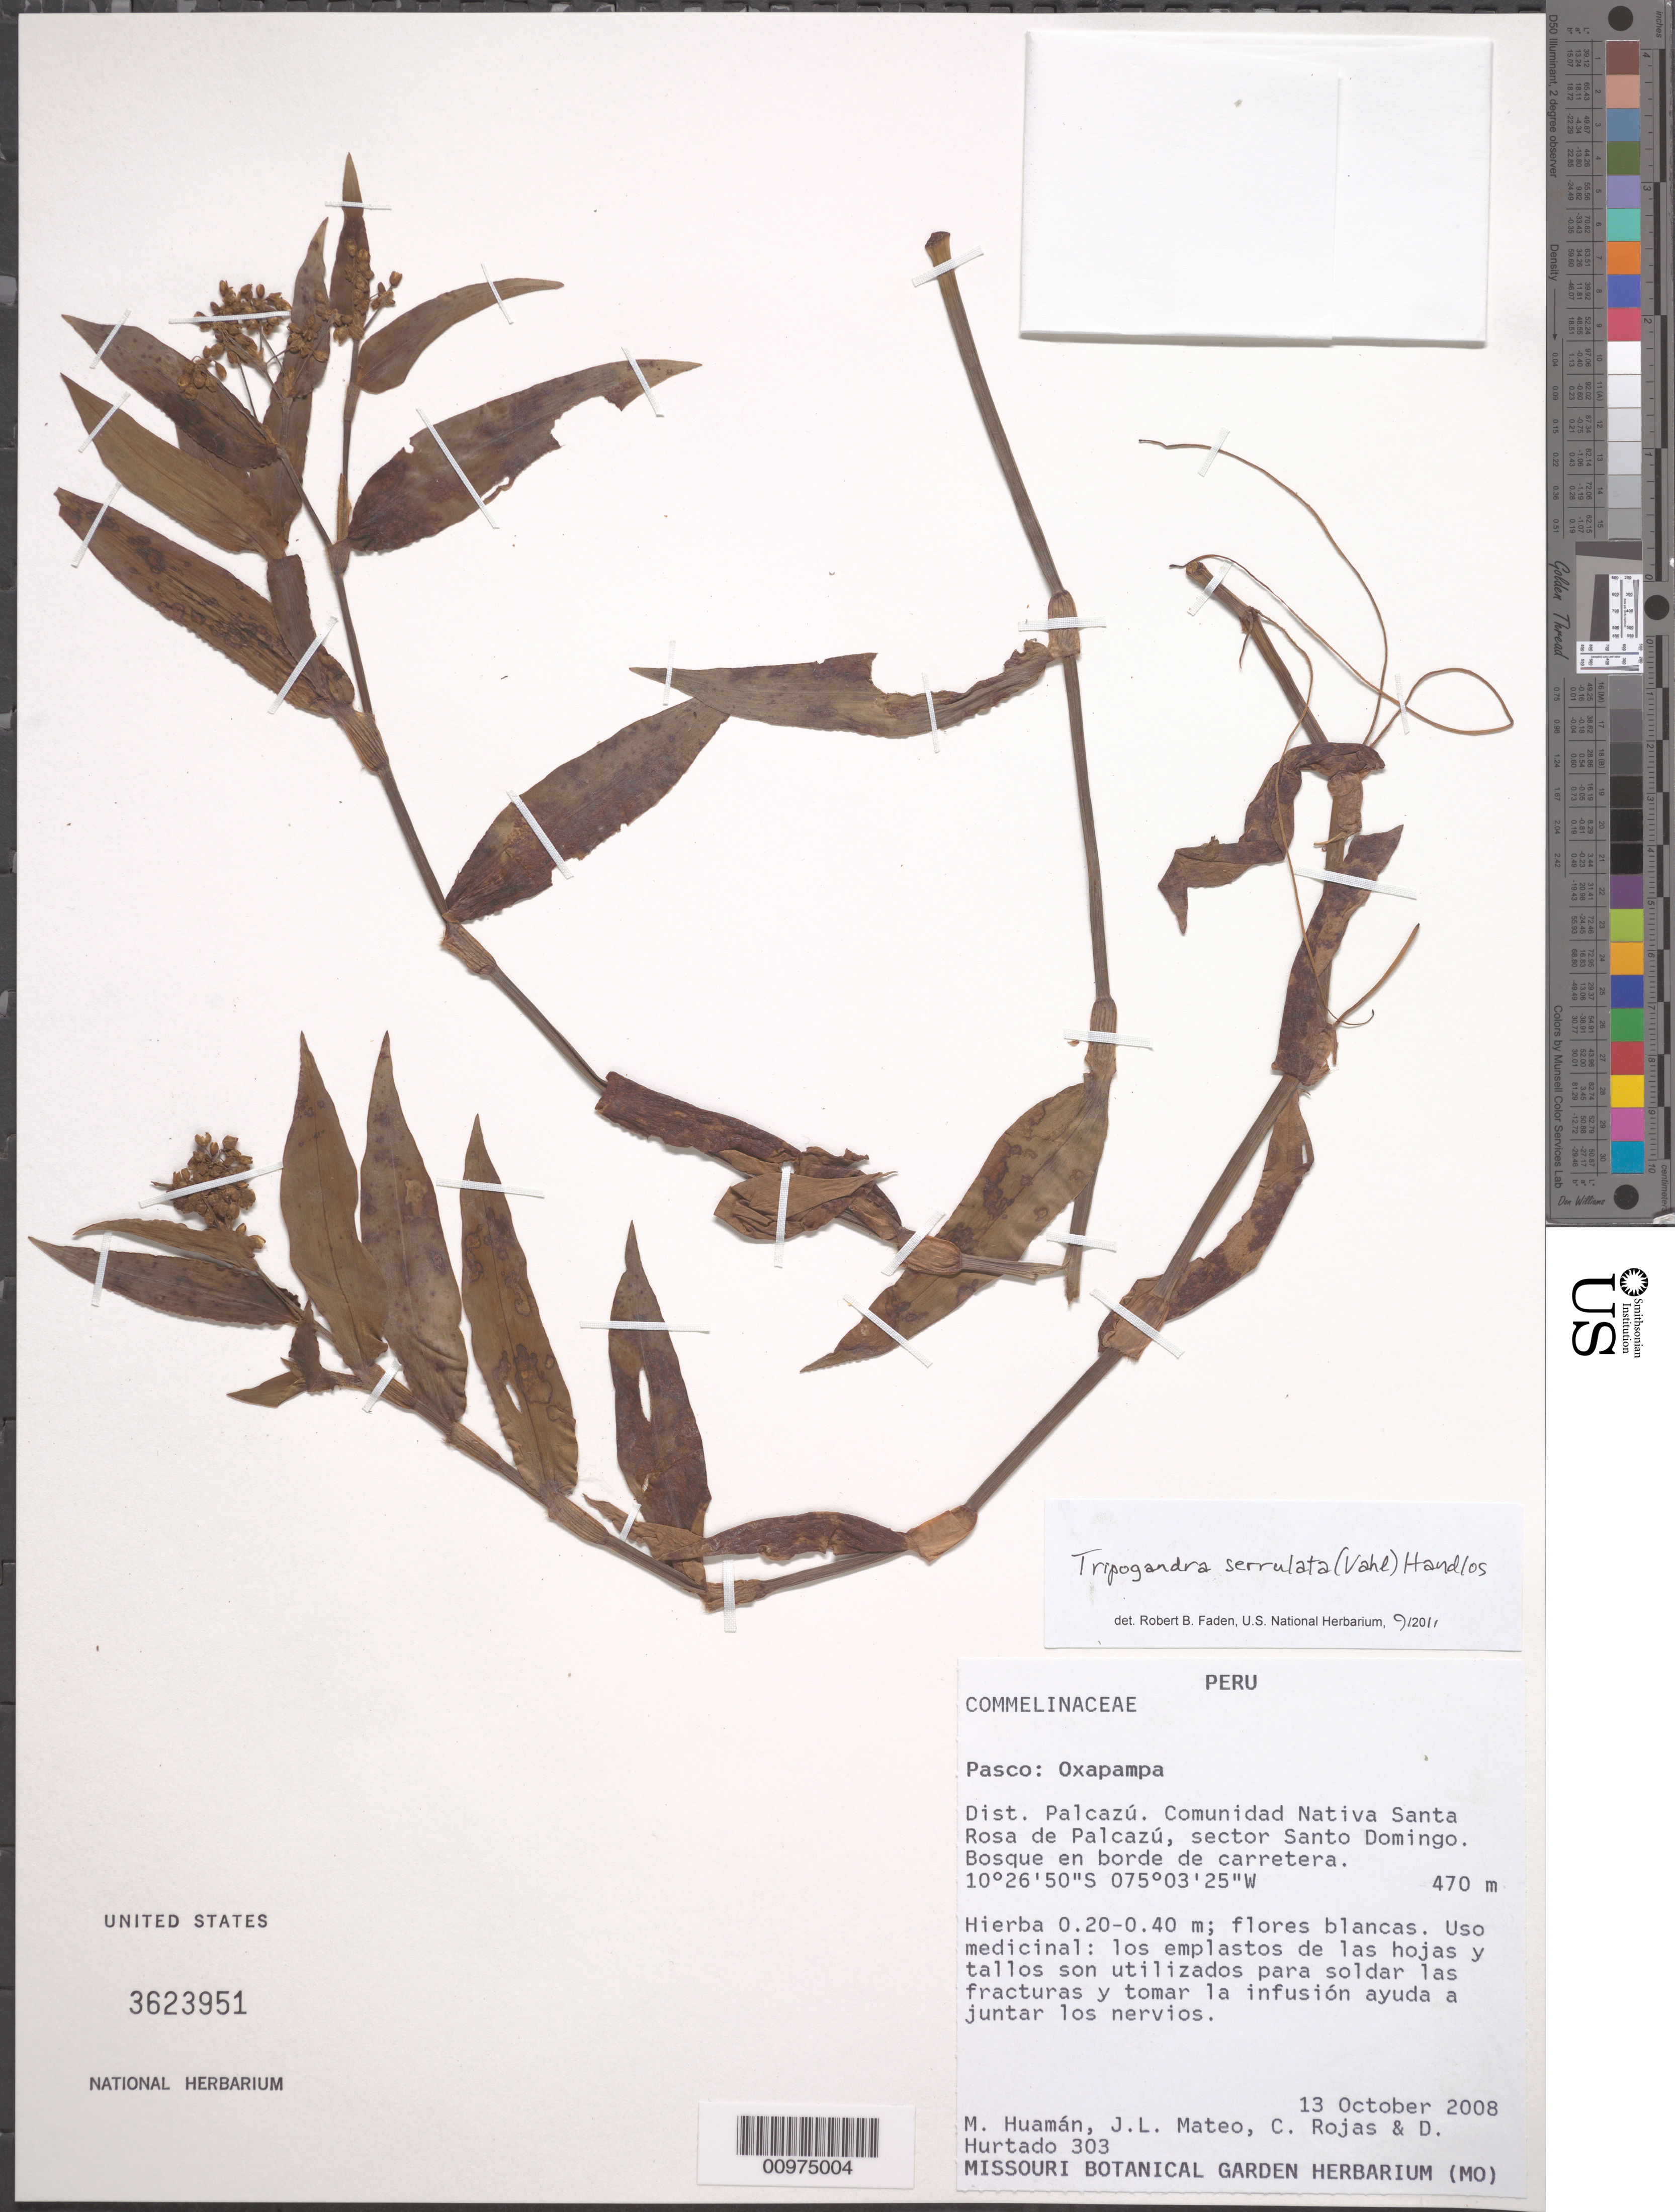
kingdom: Plantae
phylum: Tracheophyta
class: Liliopsida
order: Commelinales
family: Commelinaceae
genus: Tripogandra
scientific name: Tripogandra serrulata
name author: (Vahl) Handlos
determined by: Faden, Robert B., (US), Smithsonian Institution - National Museum of Natural History (UNITED STATES)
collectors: M. Huamán et al.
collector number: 303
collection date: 2008-10-13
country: Peru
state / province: Pasco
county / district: Oxapampa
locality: Comunidad Nativa Santa Rosa de Palcazú, sector Santo Domingo.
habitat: Bosque en borde de carretera.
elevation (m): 470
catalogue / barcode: US 3623951